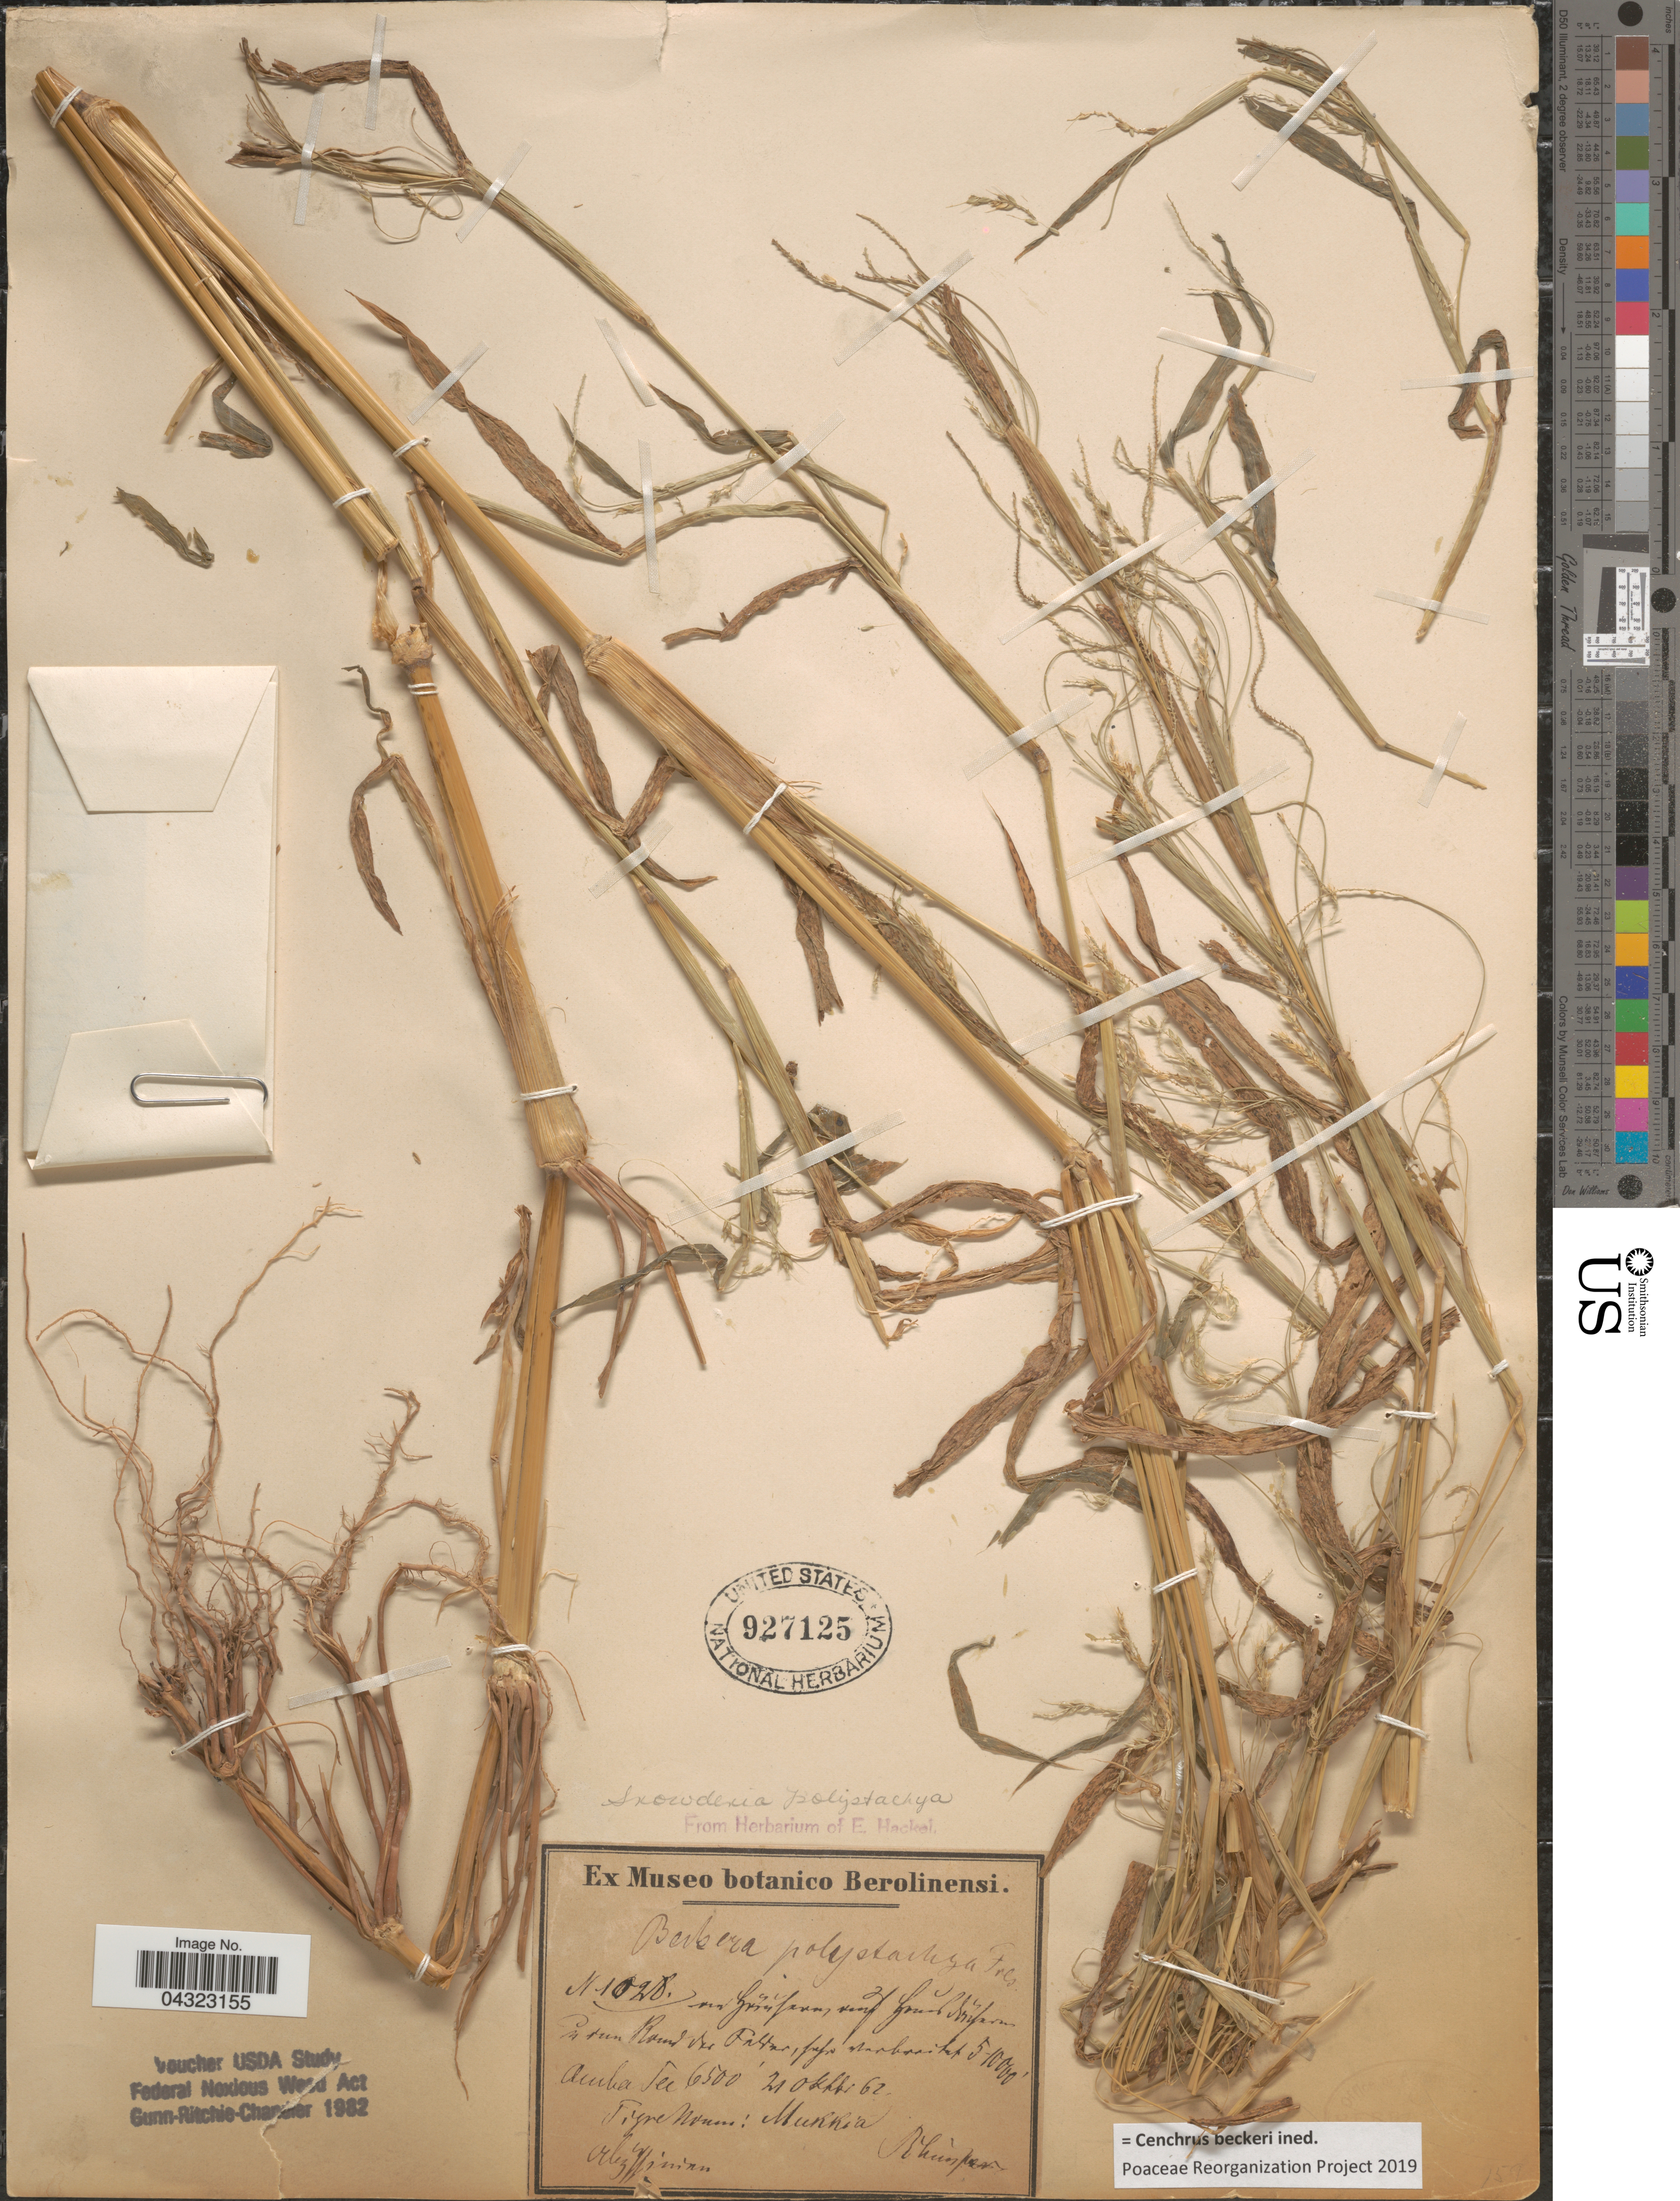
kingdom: Plantae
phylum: Tracheophyta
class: Liliopsida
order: Poales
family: Poaceae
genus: Cenchrus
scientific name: Cenchrus beckerii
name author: ined prp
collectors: -. Schimper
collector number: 1028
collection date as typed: Transcribed d/m/y: 21/10/62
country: Ethiopia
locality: Abyssinian. [illegible text]: Mukkia.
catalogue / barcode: US 927125